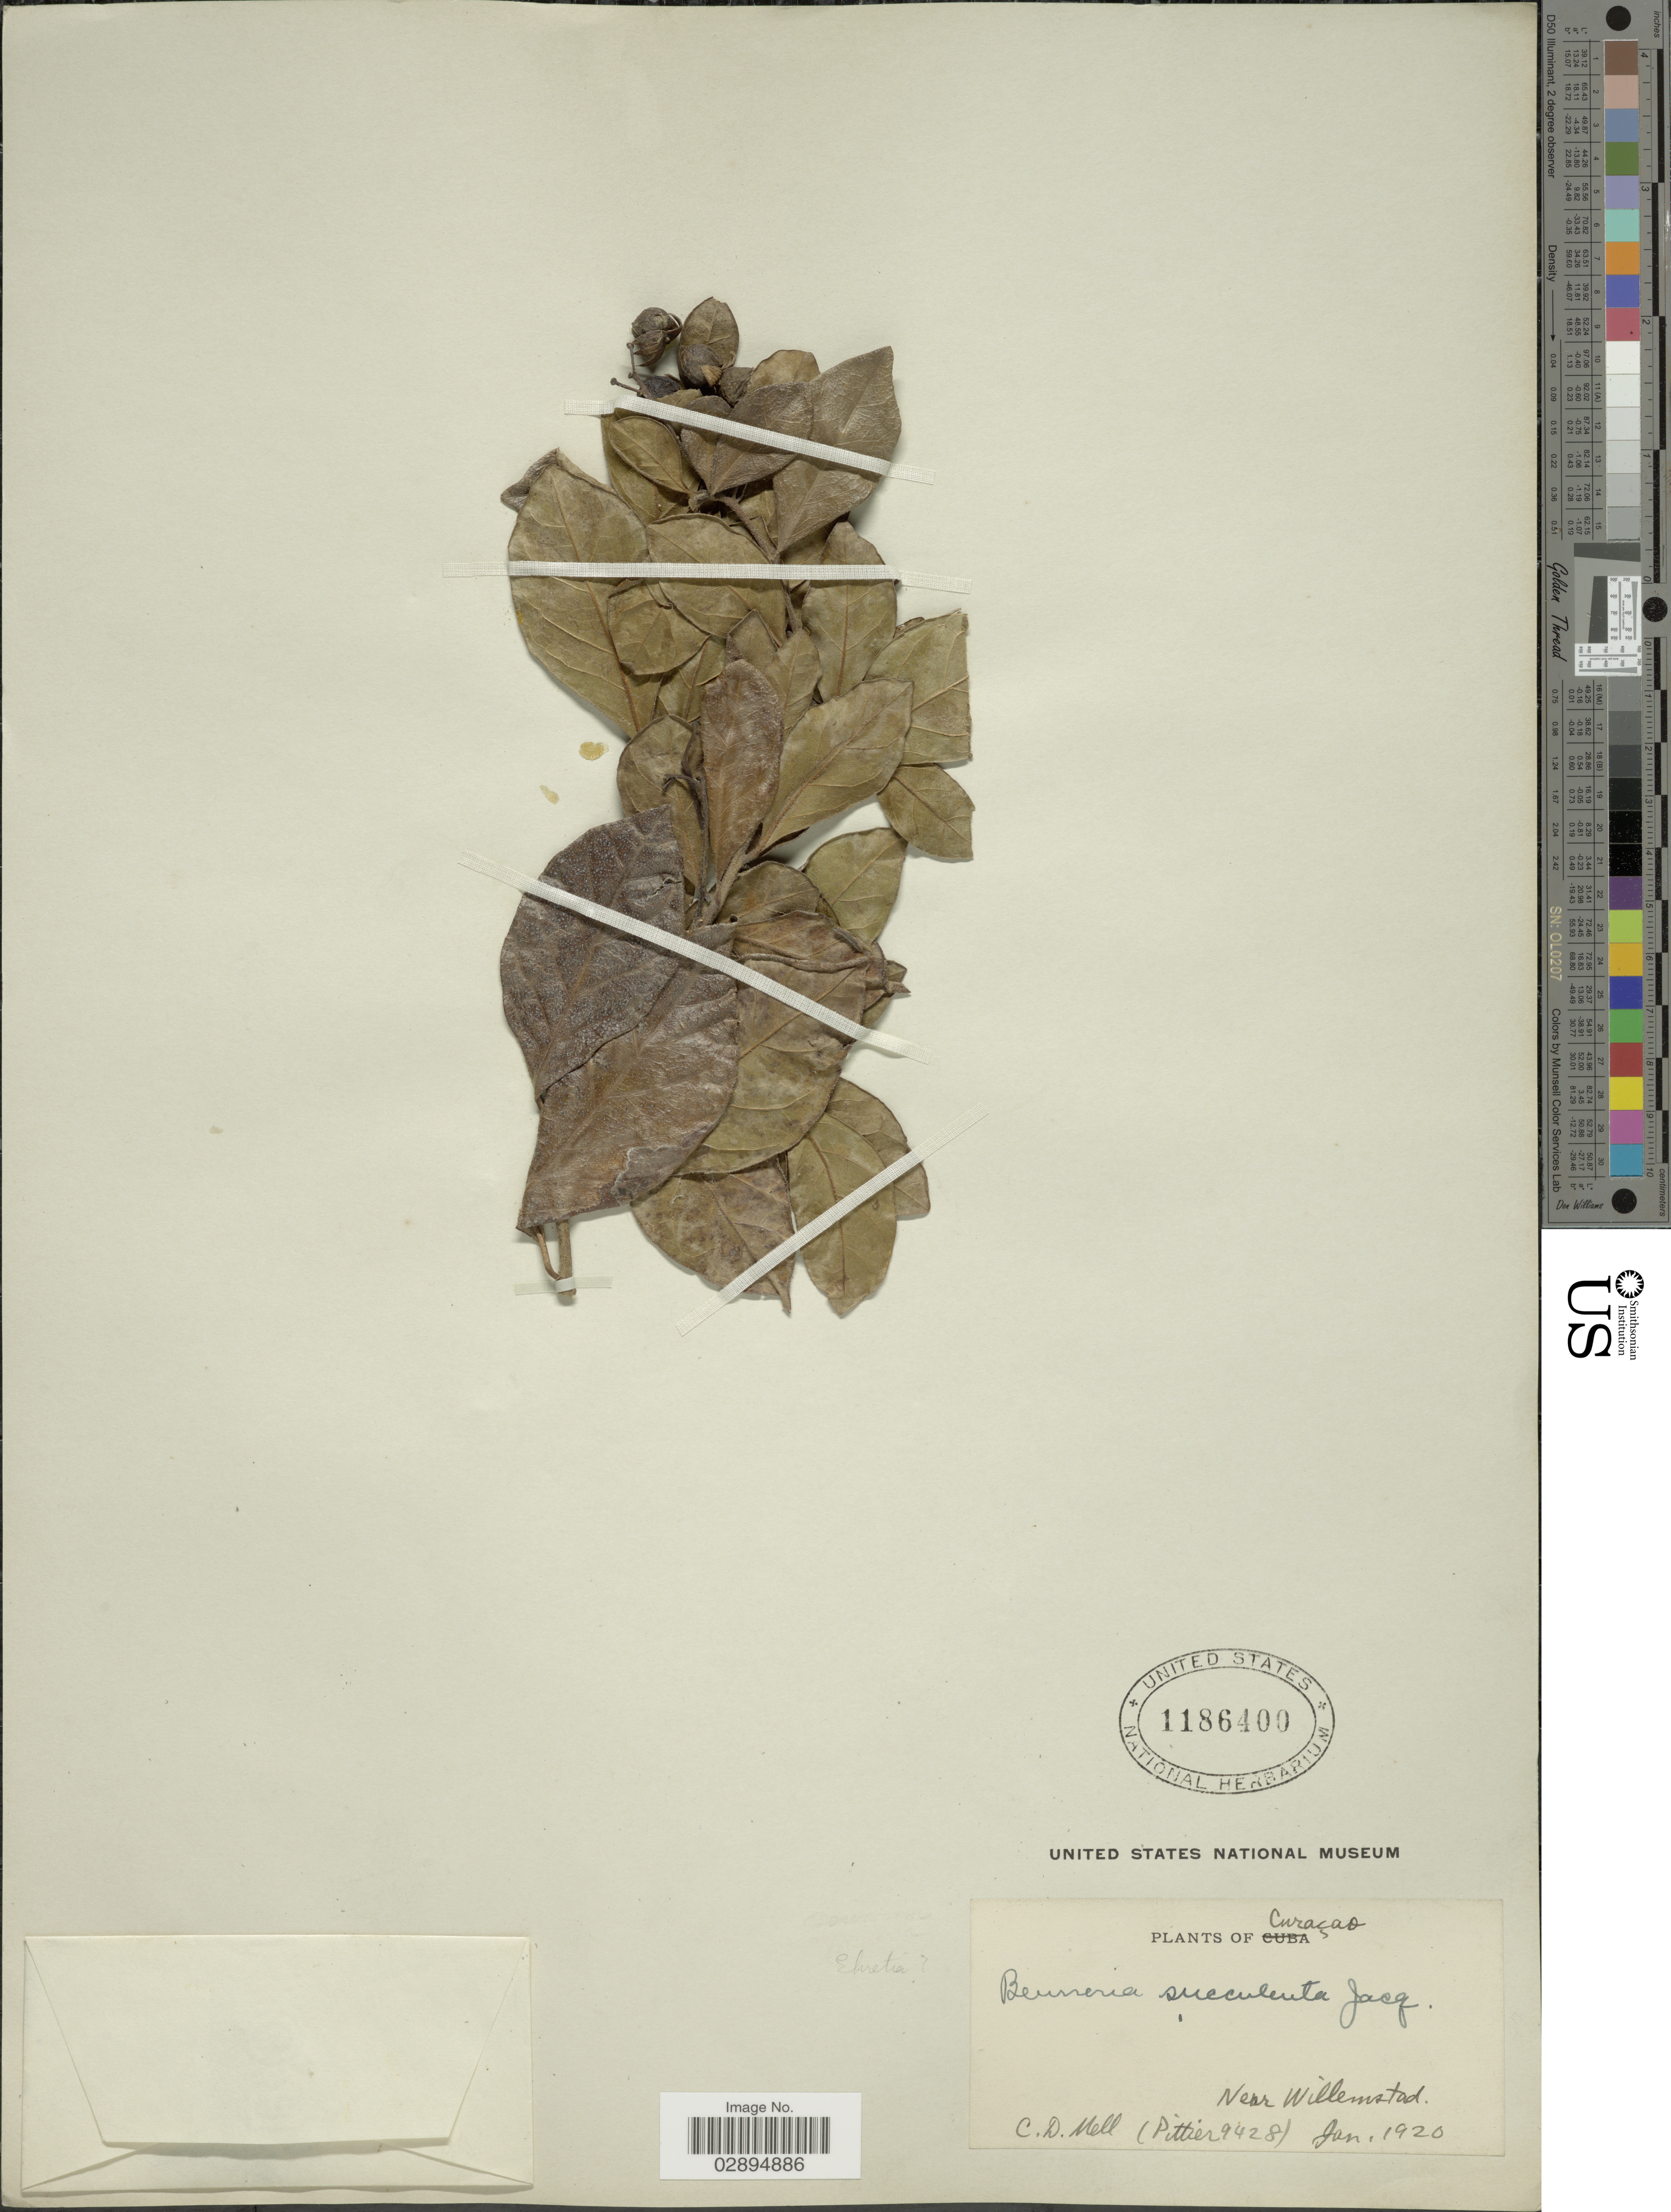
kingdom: Plantae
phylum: Tracheophyta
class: Magnoliopsida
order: Boraginales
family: Ehretiaceae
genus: Bourreria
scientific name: Bourreria baccata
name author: Raf.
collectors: C. D. Mell & Pittier, --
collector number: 9428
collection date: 1920-01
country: Curaçao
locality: Curacao. Near Willemstad.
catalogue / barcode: US 1186400